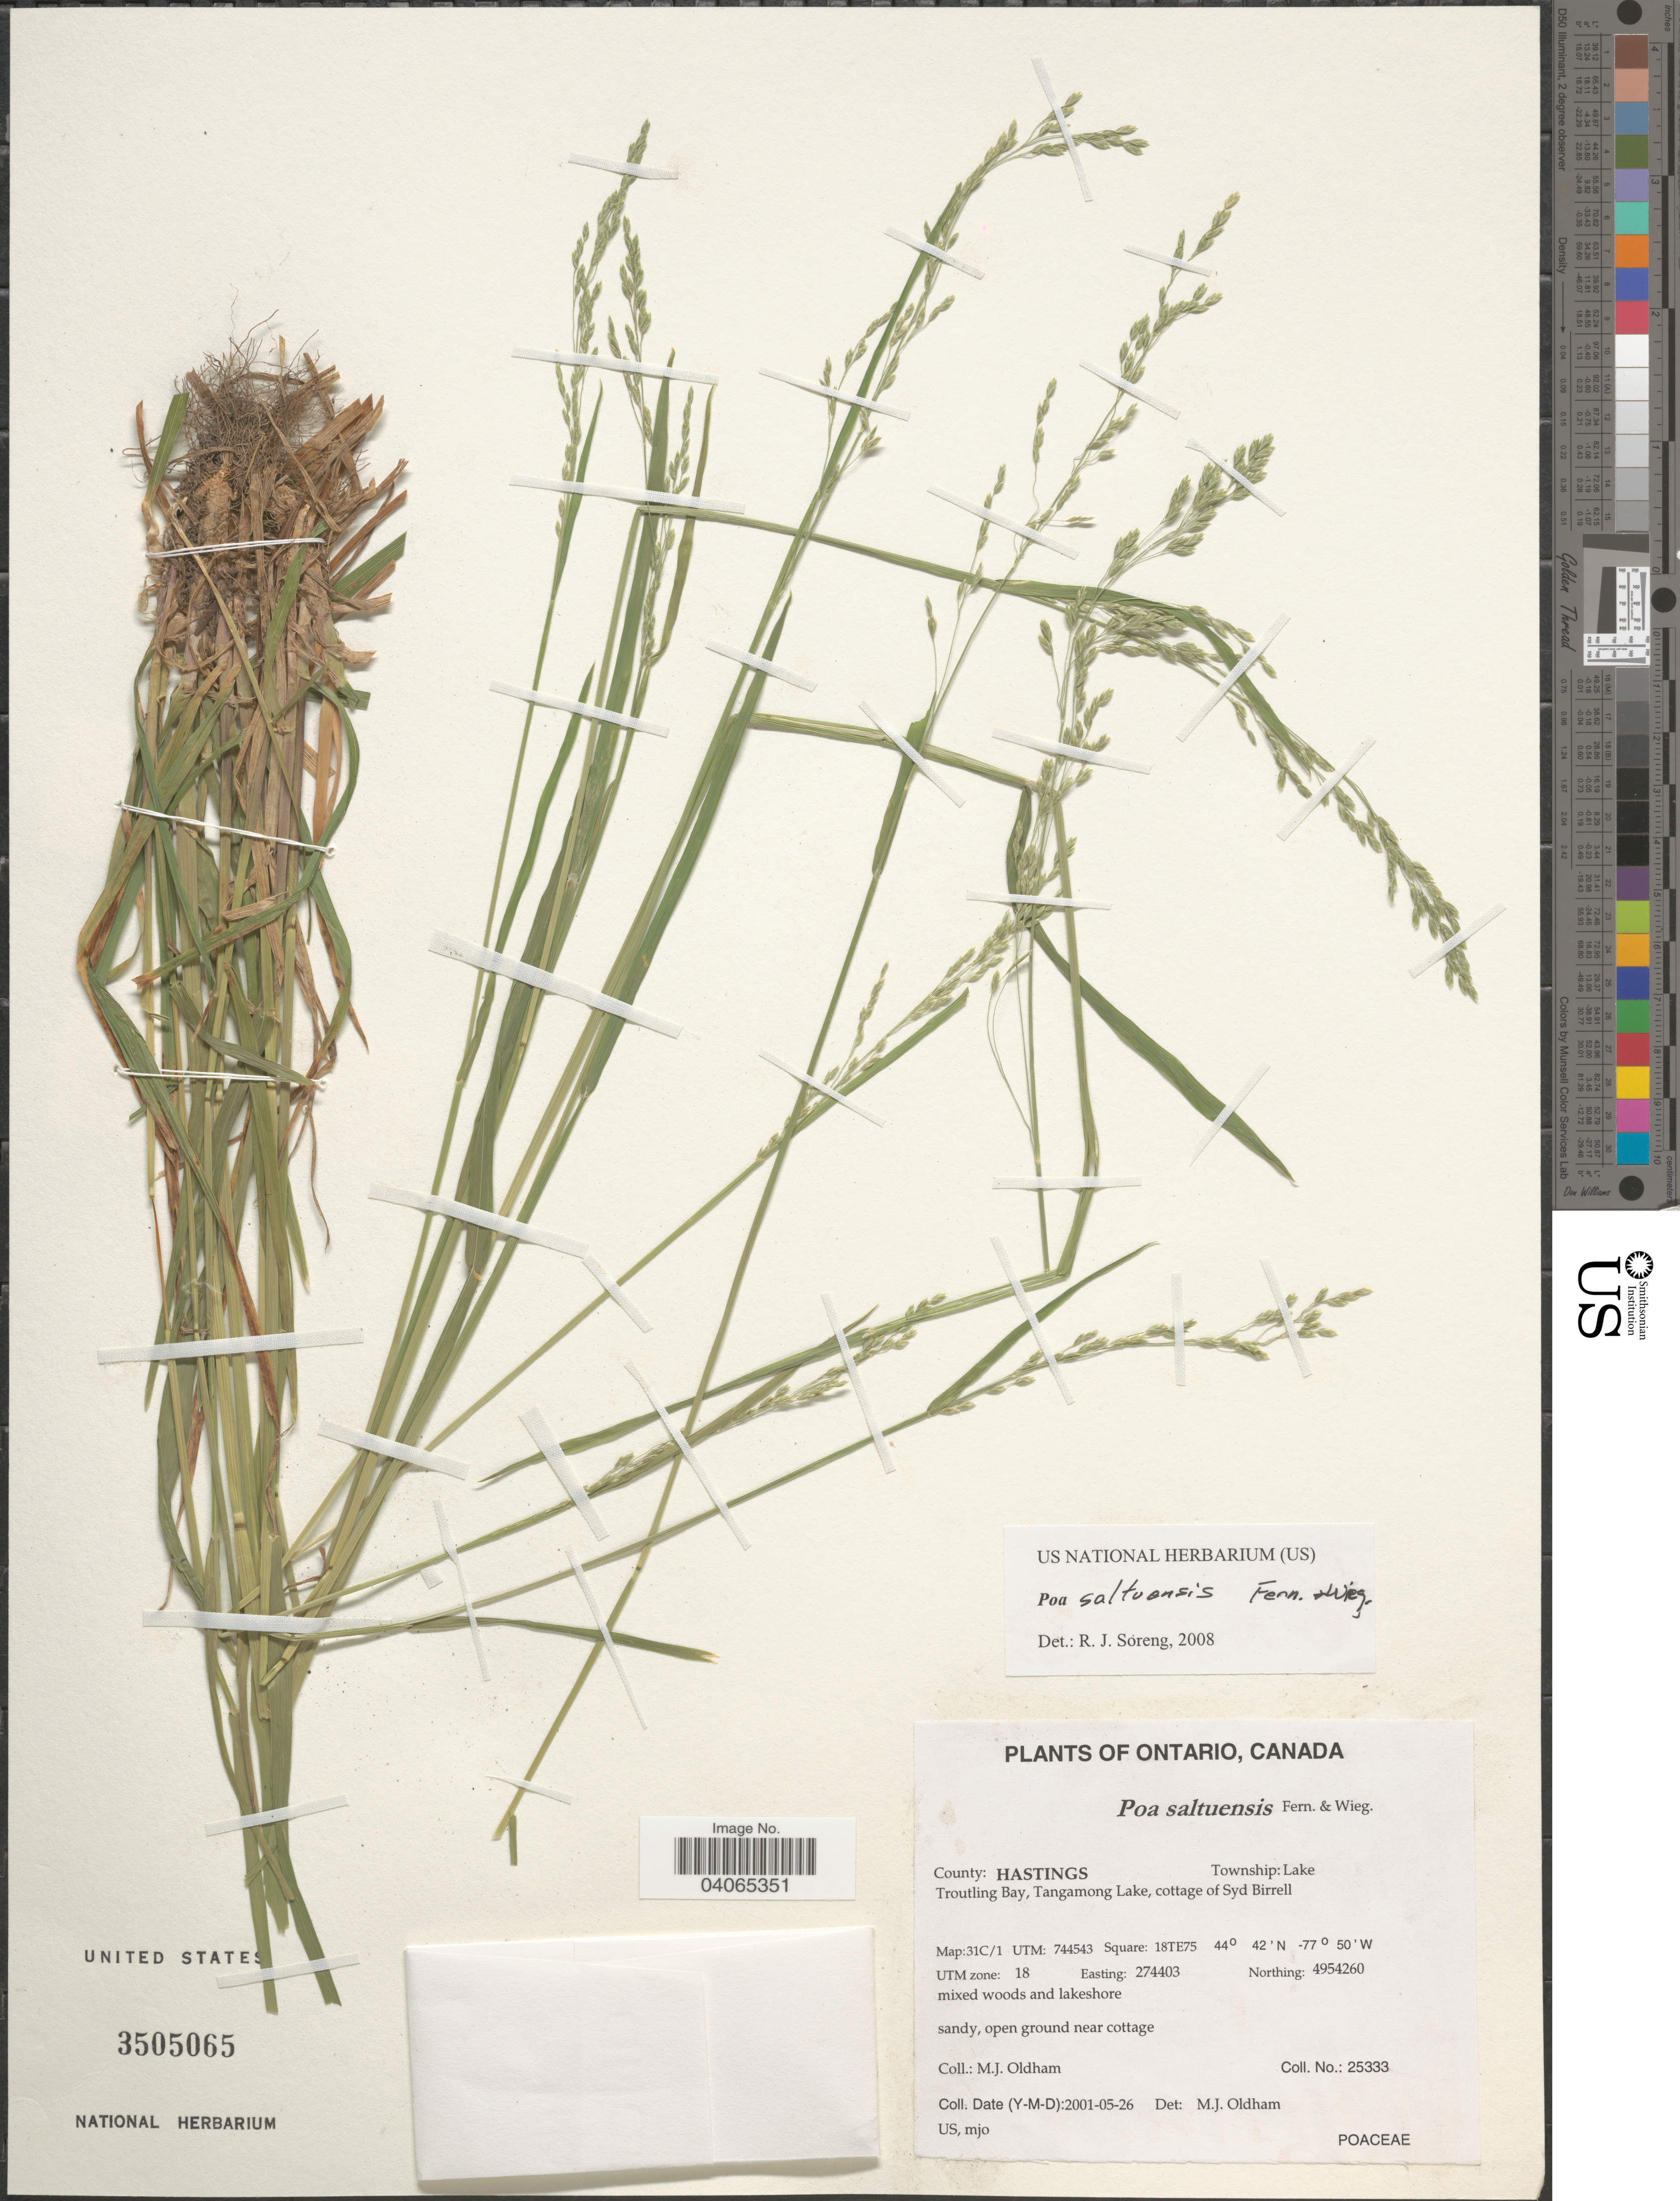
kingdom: Plantae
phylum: Tracheophyta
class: Liliopsida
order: Poales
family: Poaceae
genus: Poa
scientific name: Poa saltuensis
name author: Fernald & Wiegand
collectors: M. Oldham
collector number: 25333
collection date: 2001-05-26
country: Canada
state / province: Ontario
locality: County: Hastings. Township: Lake. Troutling Bay, Tangamong Lake, cottage of Syd Birrell. Map: 31C/1 UTM: 744543 Square: 18TE75 UTM zone: 18 Easting: 274403 Northing: 4954260. Mixed woods and lakeshore sandy, open ground near cottage.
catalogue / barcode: US 3505065